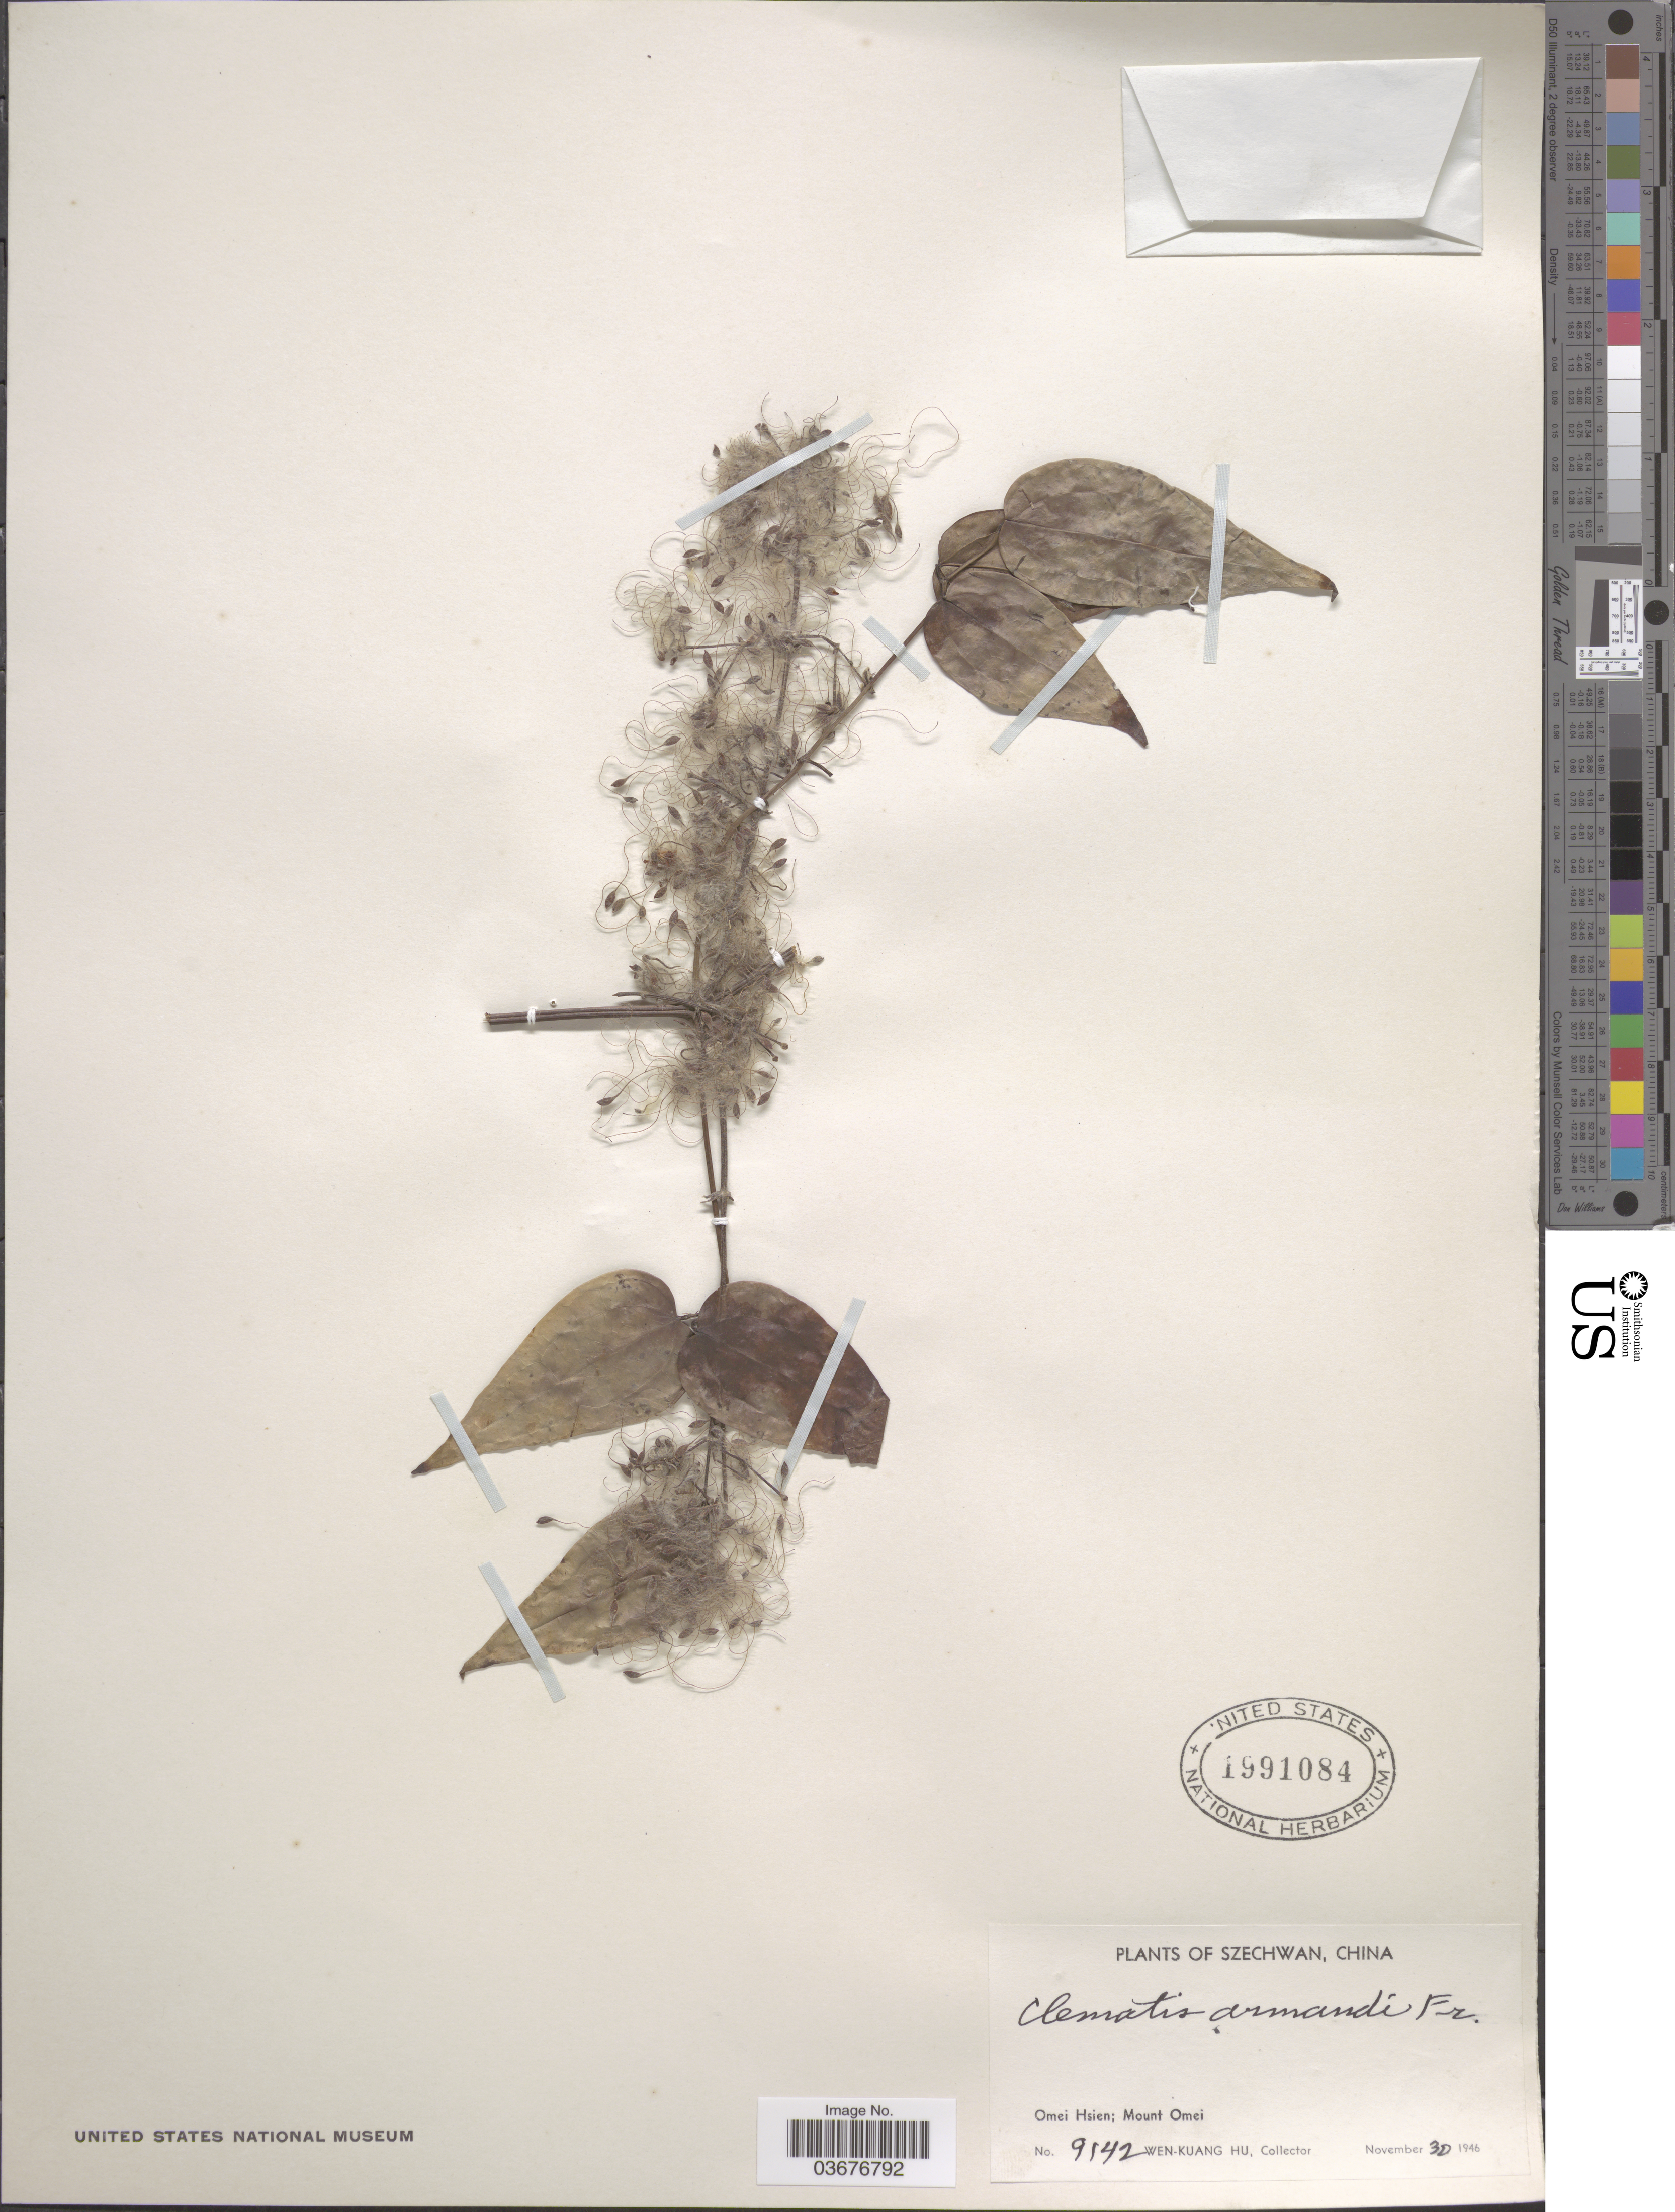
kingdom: Plantae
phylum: Tracheophyta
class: Magnoliopsida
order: Ranunculales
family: Ranunculaceae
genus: Clematis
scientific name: Clematis armandii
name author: Franch.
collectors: W. K. Hu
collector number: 9142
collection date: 1946-11-30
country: China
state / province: Sichuan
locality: Szechwan. Omei Hsien; Mount Omei.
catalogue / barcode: US 1991084